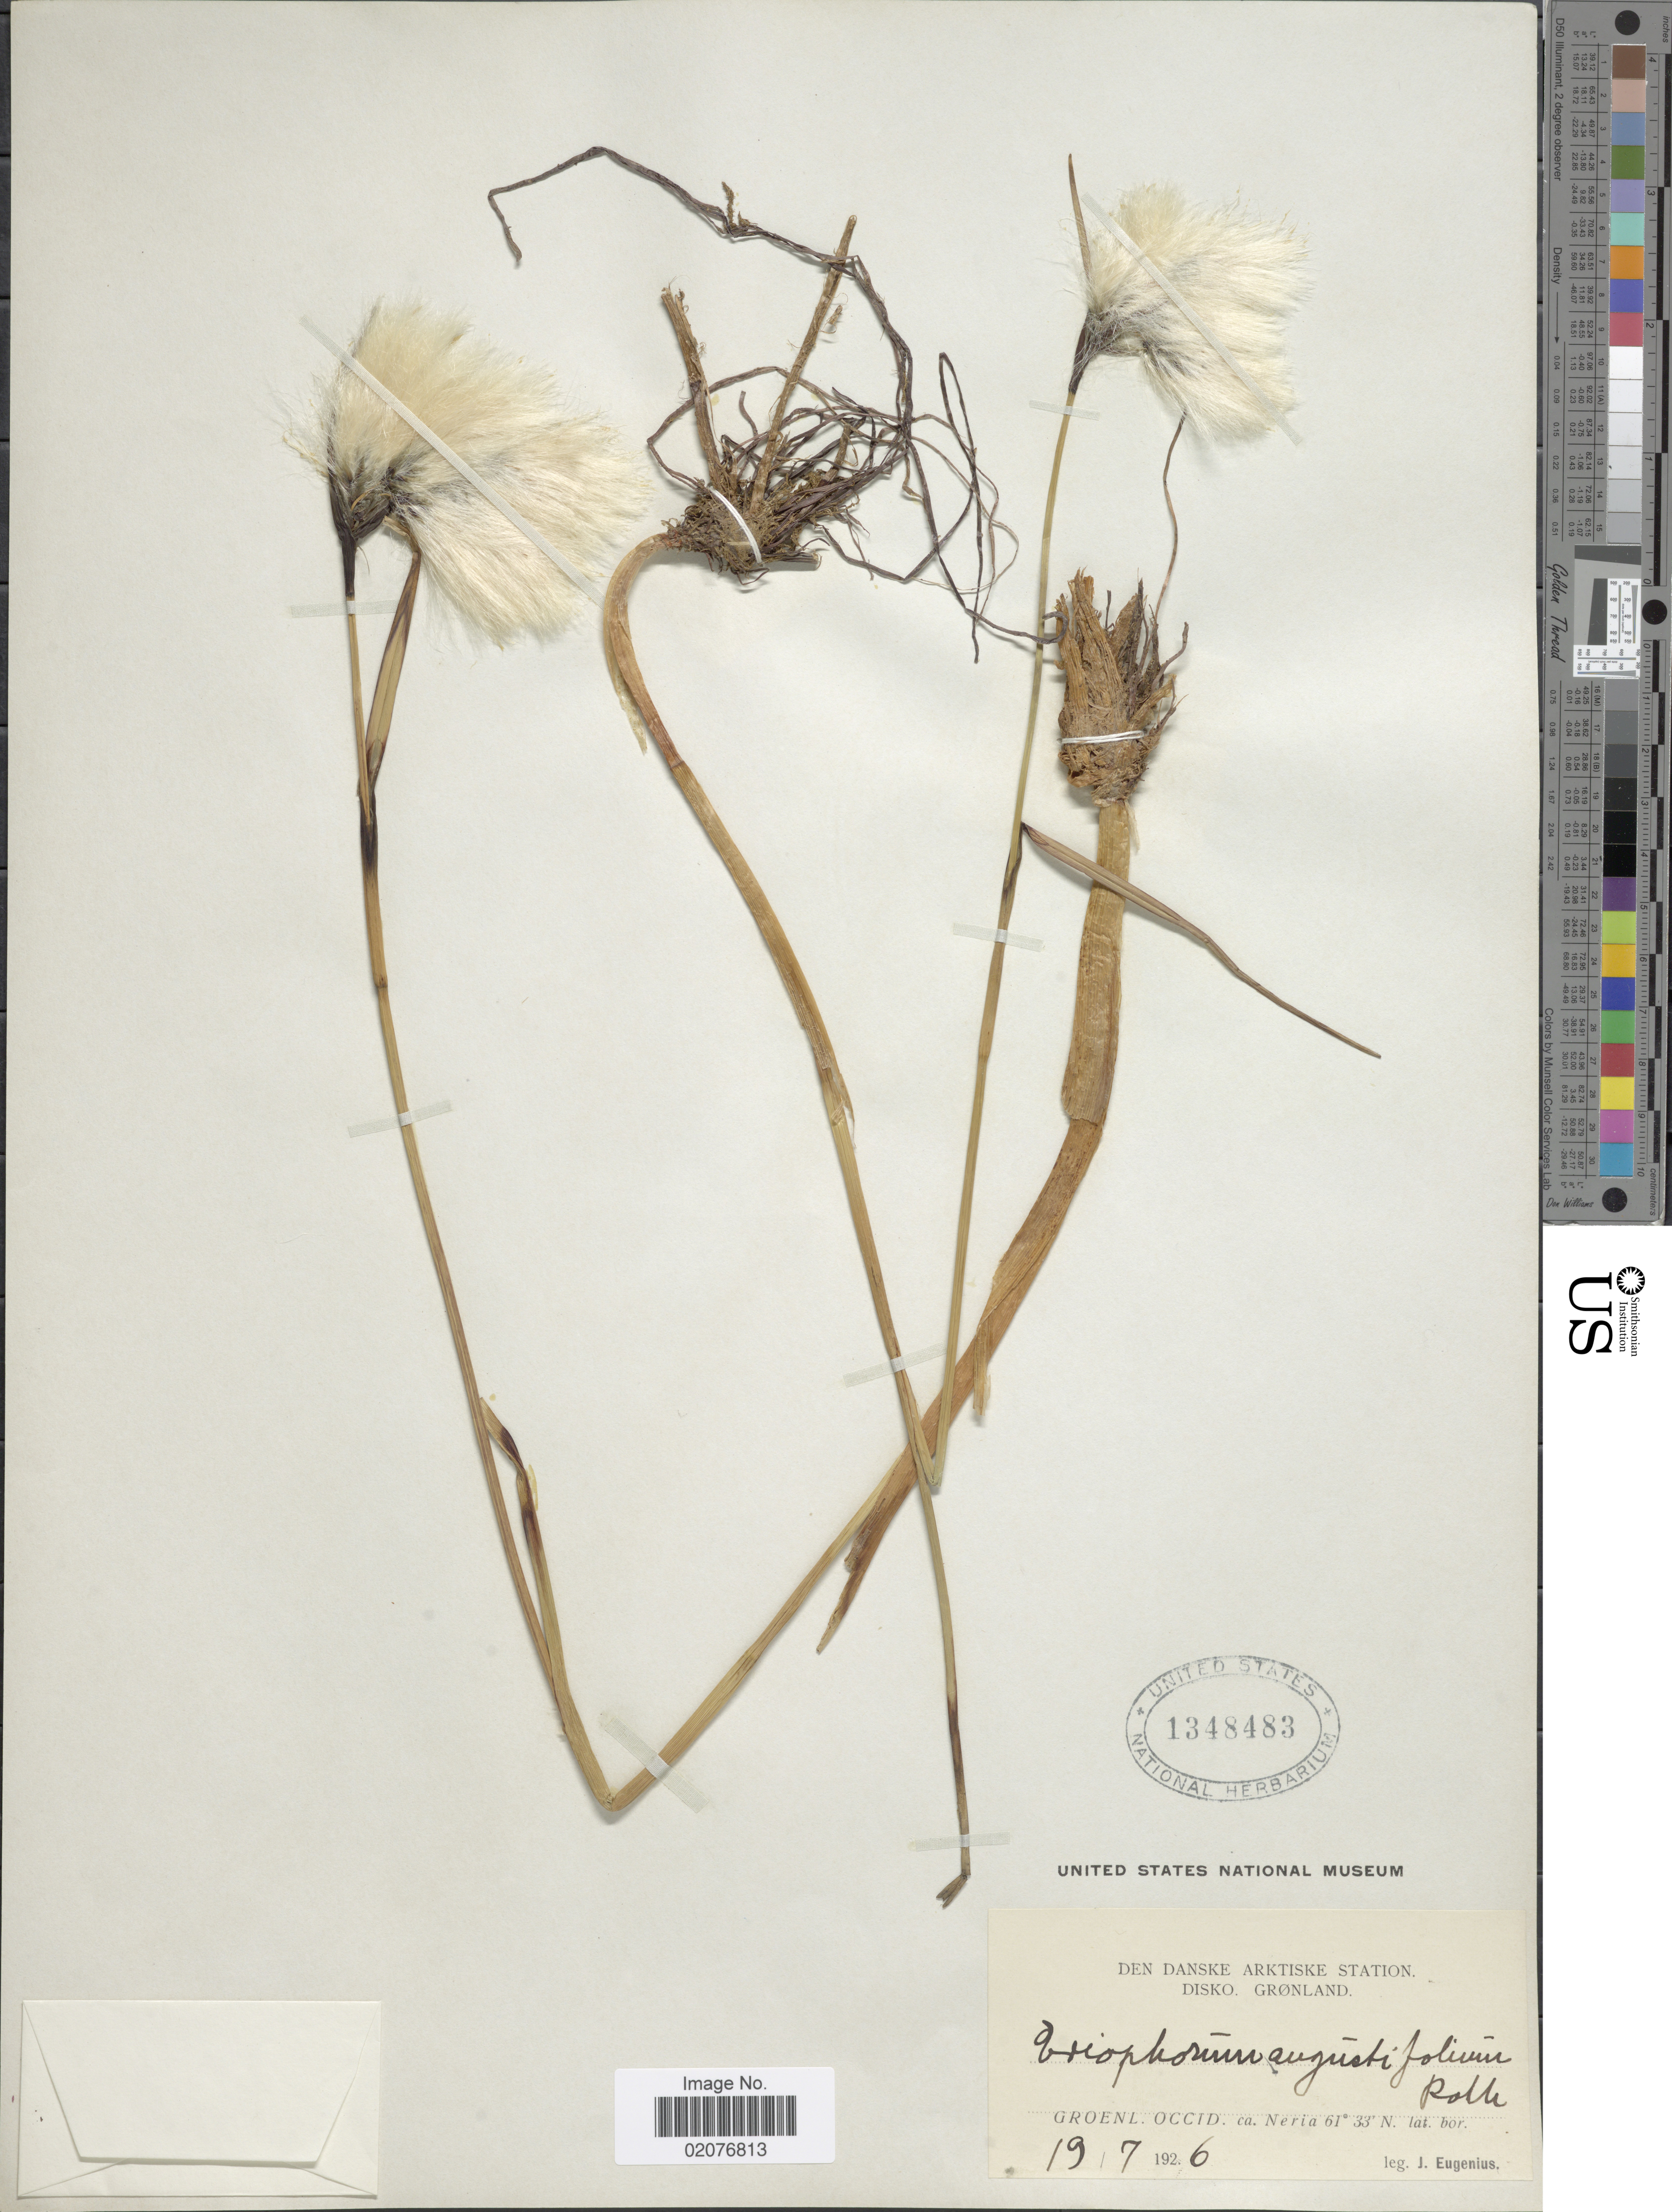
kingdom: Plantae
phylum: Tracheophyta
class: Liliopsida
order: Poales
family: Cyperaceae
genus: Eriophorum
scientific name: Eriophorum angustifolium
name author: Honck.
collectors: J. Eugenius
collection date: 1926-07-19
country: Greenland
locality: Den Danske Artiske Station. Disko, Groenl- Occid. ca. Neria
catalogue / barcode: US 1348483